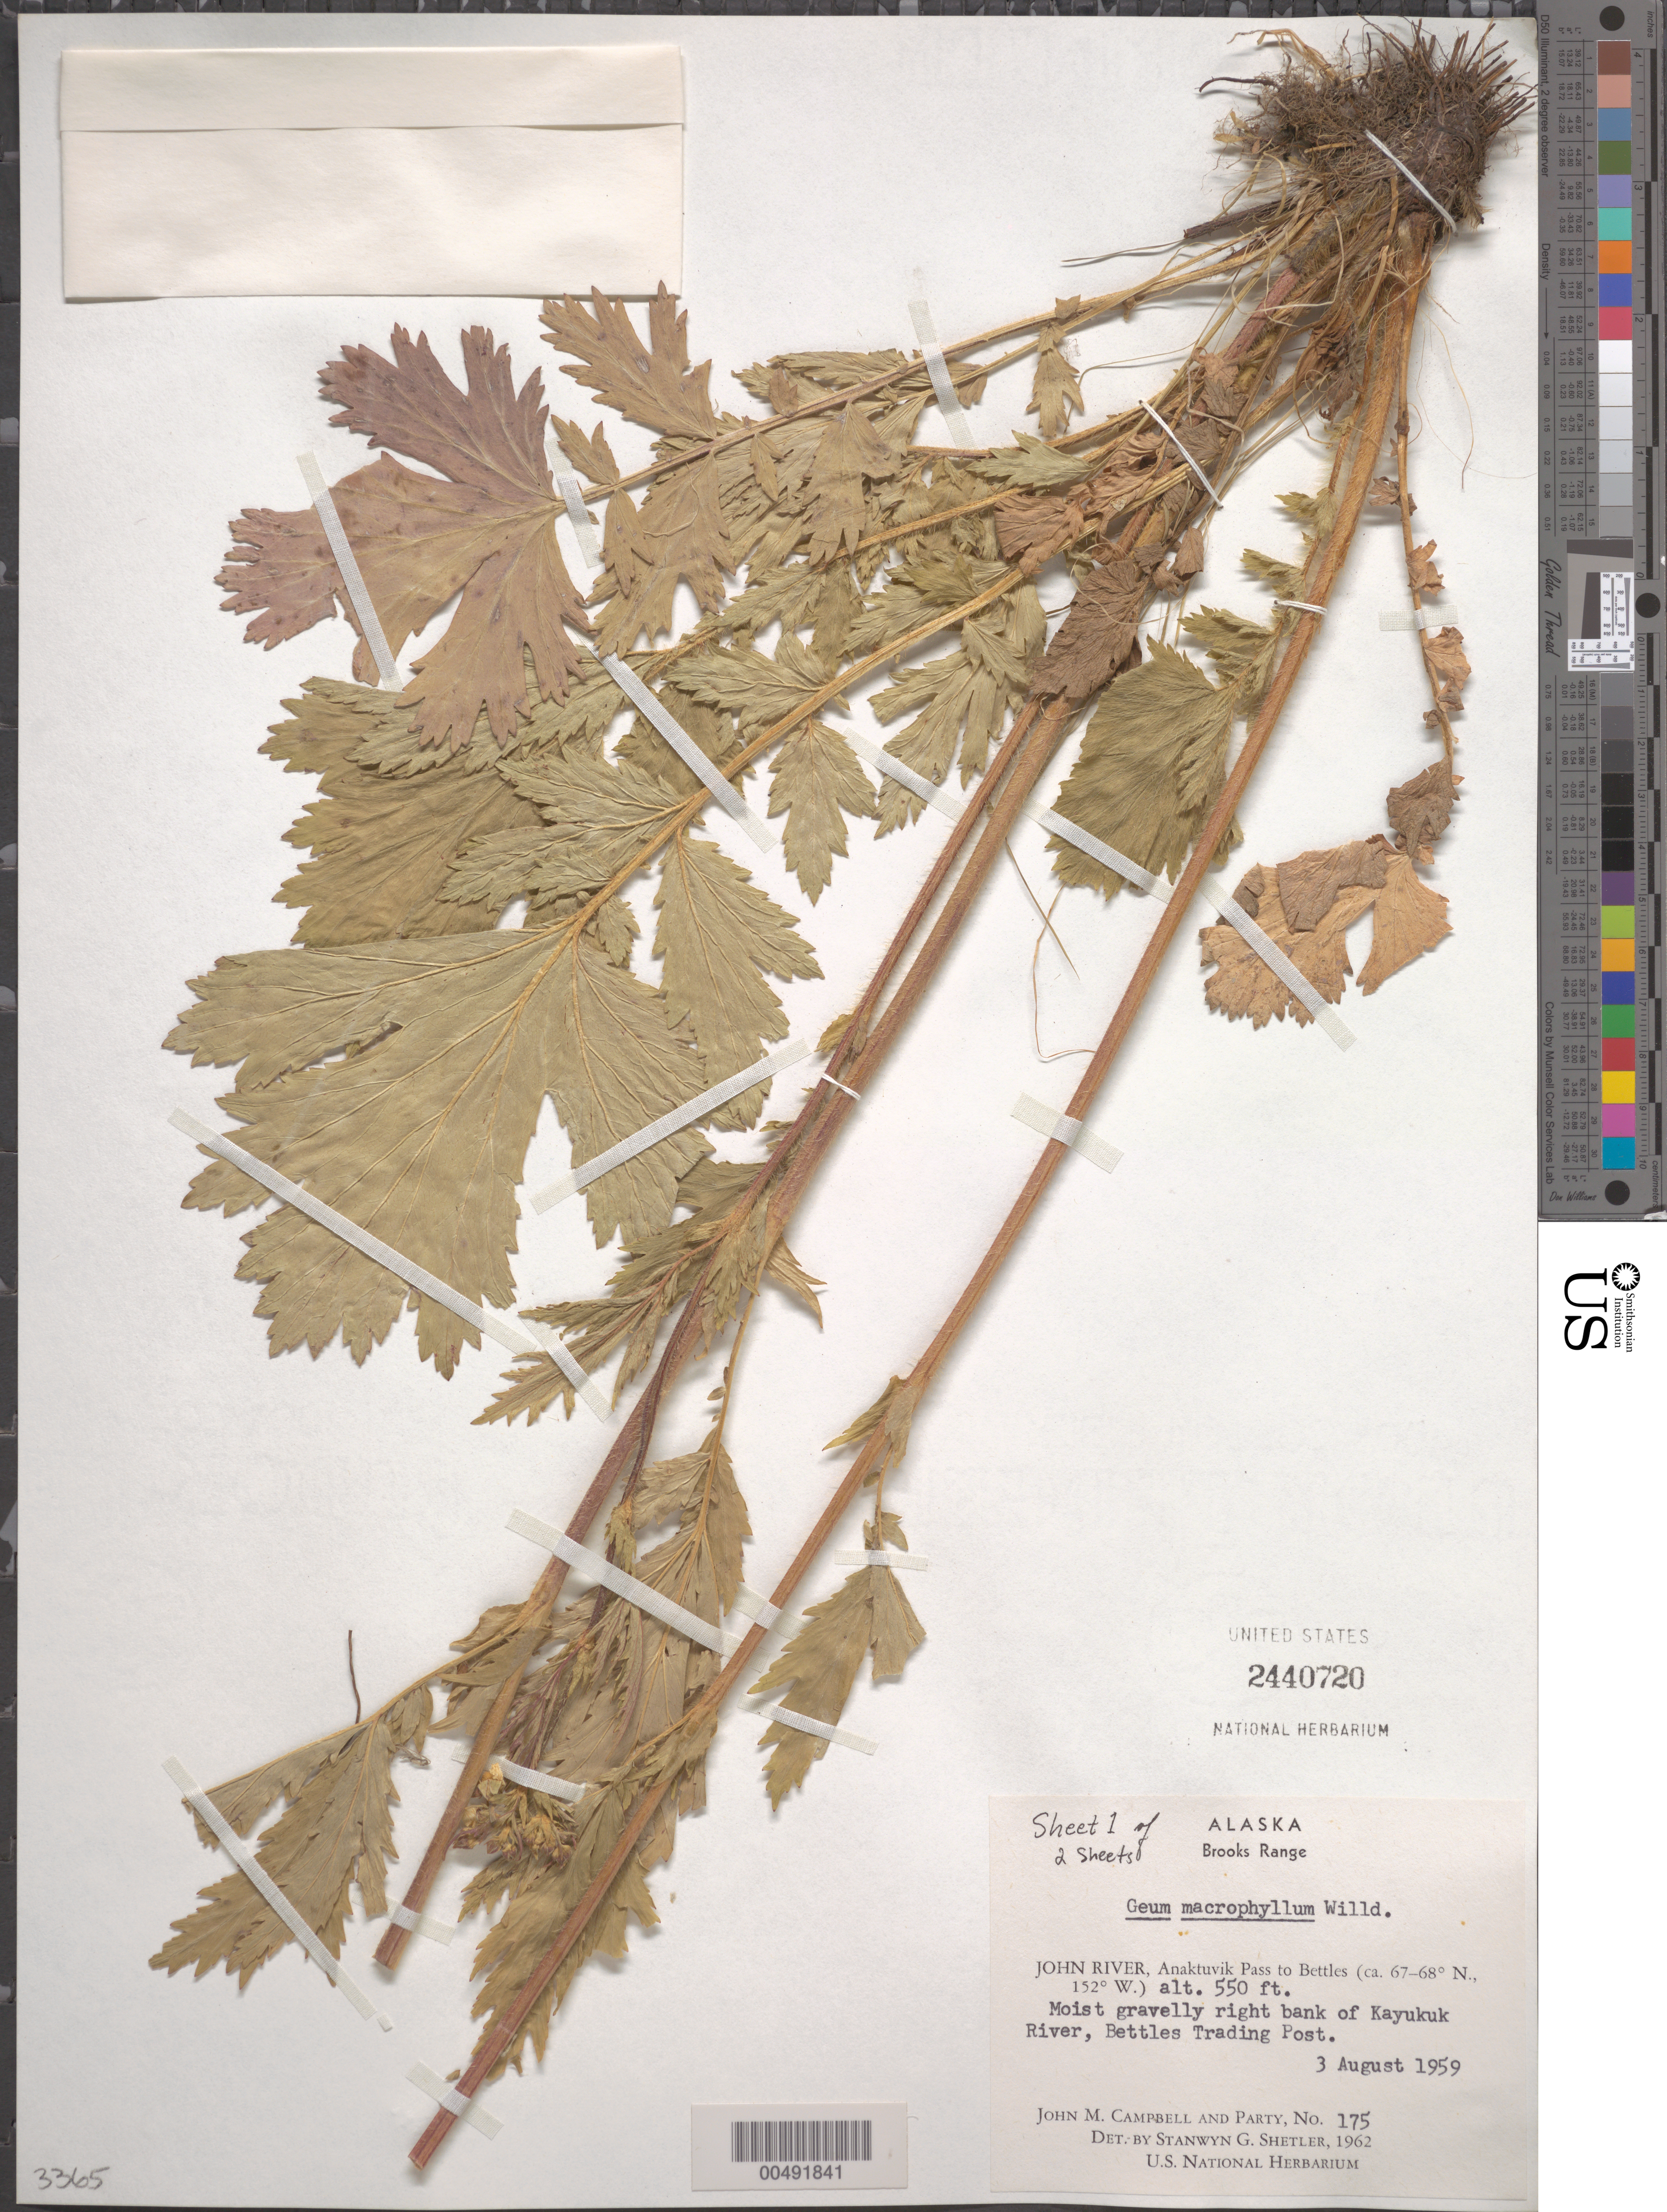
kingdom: Plantae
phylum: Tracheophyta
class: Magnoliopsida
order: Rosales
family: Rosaceae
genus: Geum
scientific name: Geum macrophyllum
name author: Willd.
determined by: Shetler, Stanwyn G., (US), NMNH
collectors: J. M. Campbell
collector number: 175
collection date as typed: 03 Aug 1959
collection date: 1959-08-03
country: United States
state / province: Alaska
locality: Brooks Range, right bank of Koyukuk River, Bettles Trading Post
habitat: moist gravelly bank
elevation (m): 168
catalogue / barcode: US 2440720